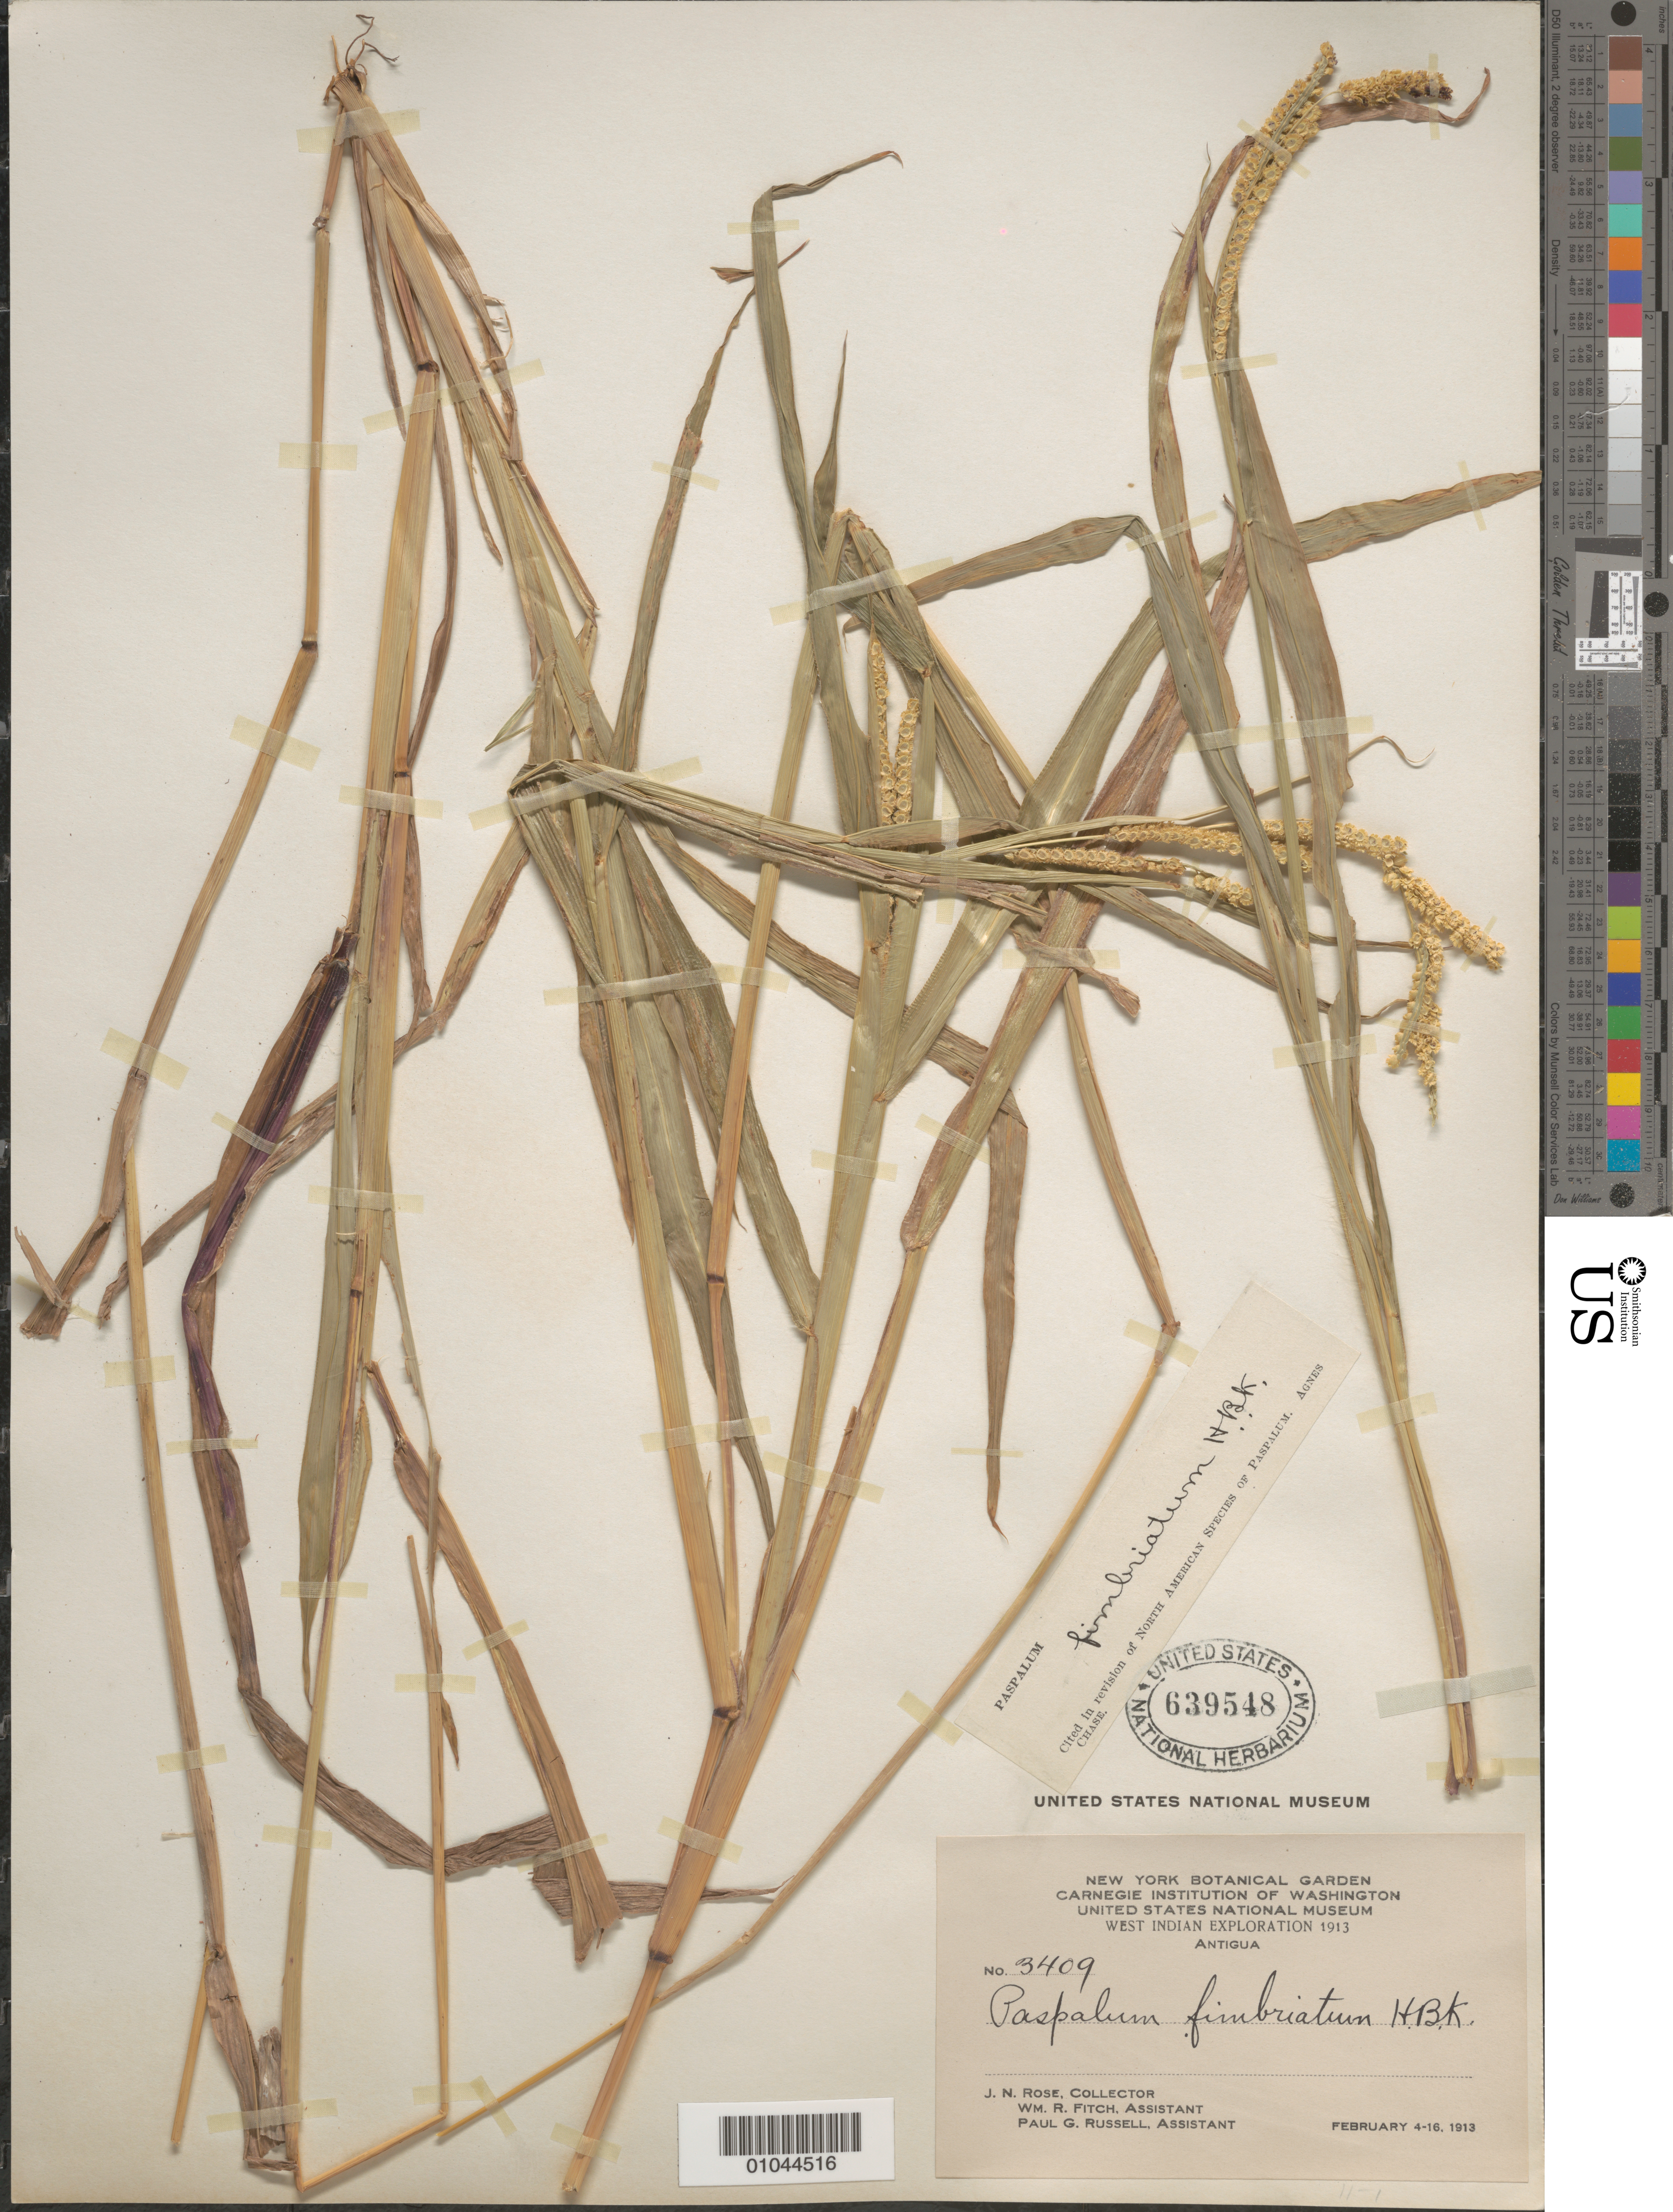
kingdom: Plantae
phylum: Tracheophyta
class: Liliopsida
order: Poales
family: Poaceae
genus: Paspalum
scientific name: Paspalum fimbriatum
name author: Kunth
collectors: J. N. Rose, W. R. Fitch & P. G. Russell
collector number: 3409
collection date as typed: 04 Feb 1913 to 16 Feb 1913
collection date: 1913-02-04/1913-02-16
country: Antigua and Barbuda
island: Antigua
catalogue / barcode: US 639548